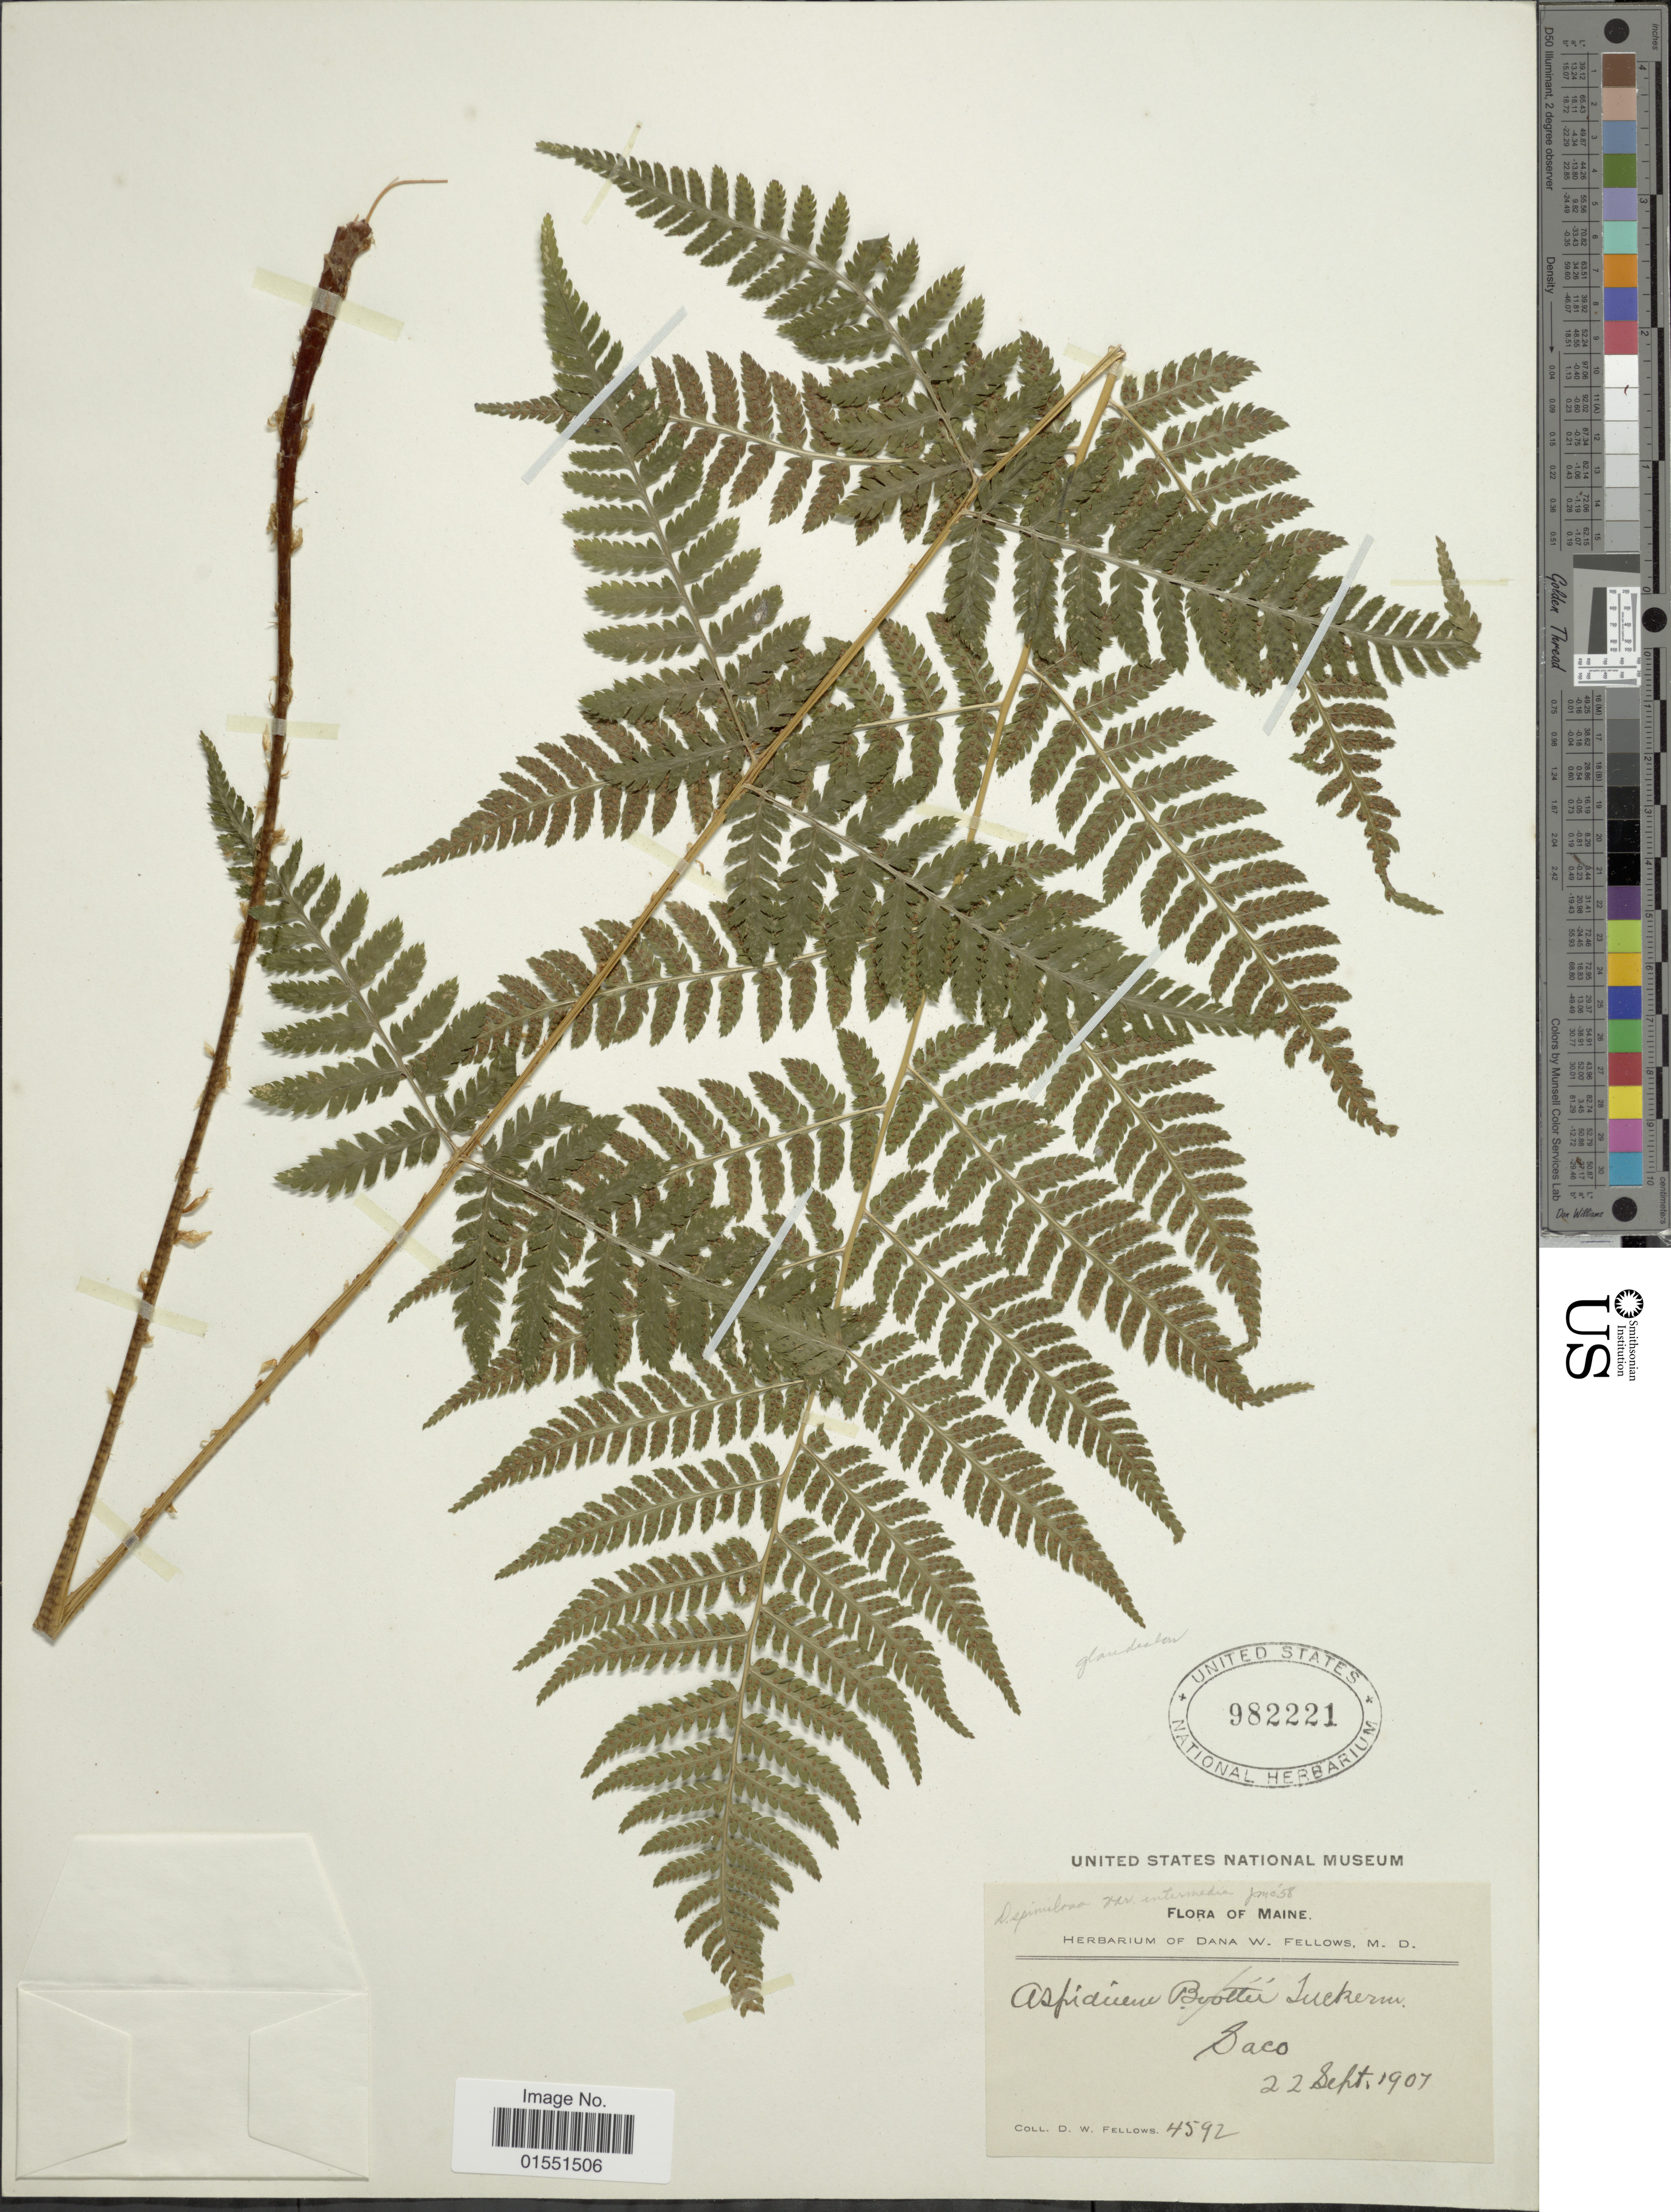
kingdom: Plantae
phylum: Tracheophyta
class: Polypodiopsida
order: Polypodiales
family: Dryopteridaceae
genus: Dryopteris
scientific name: Dryopteris intermedia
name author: (Muhl.) A. Gray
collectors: D. W. Fellows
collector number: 4592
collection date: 1907-09-22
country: United States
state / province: Maine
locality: Saco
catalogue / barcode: US 982221